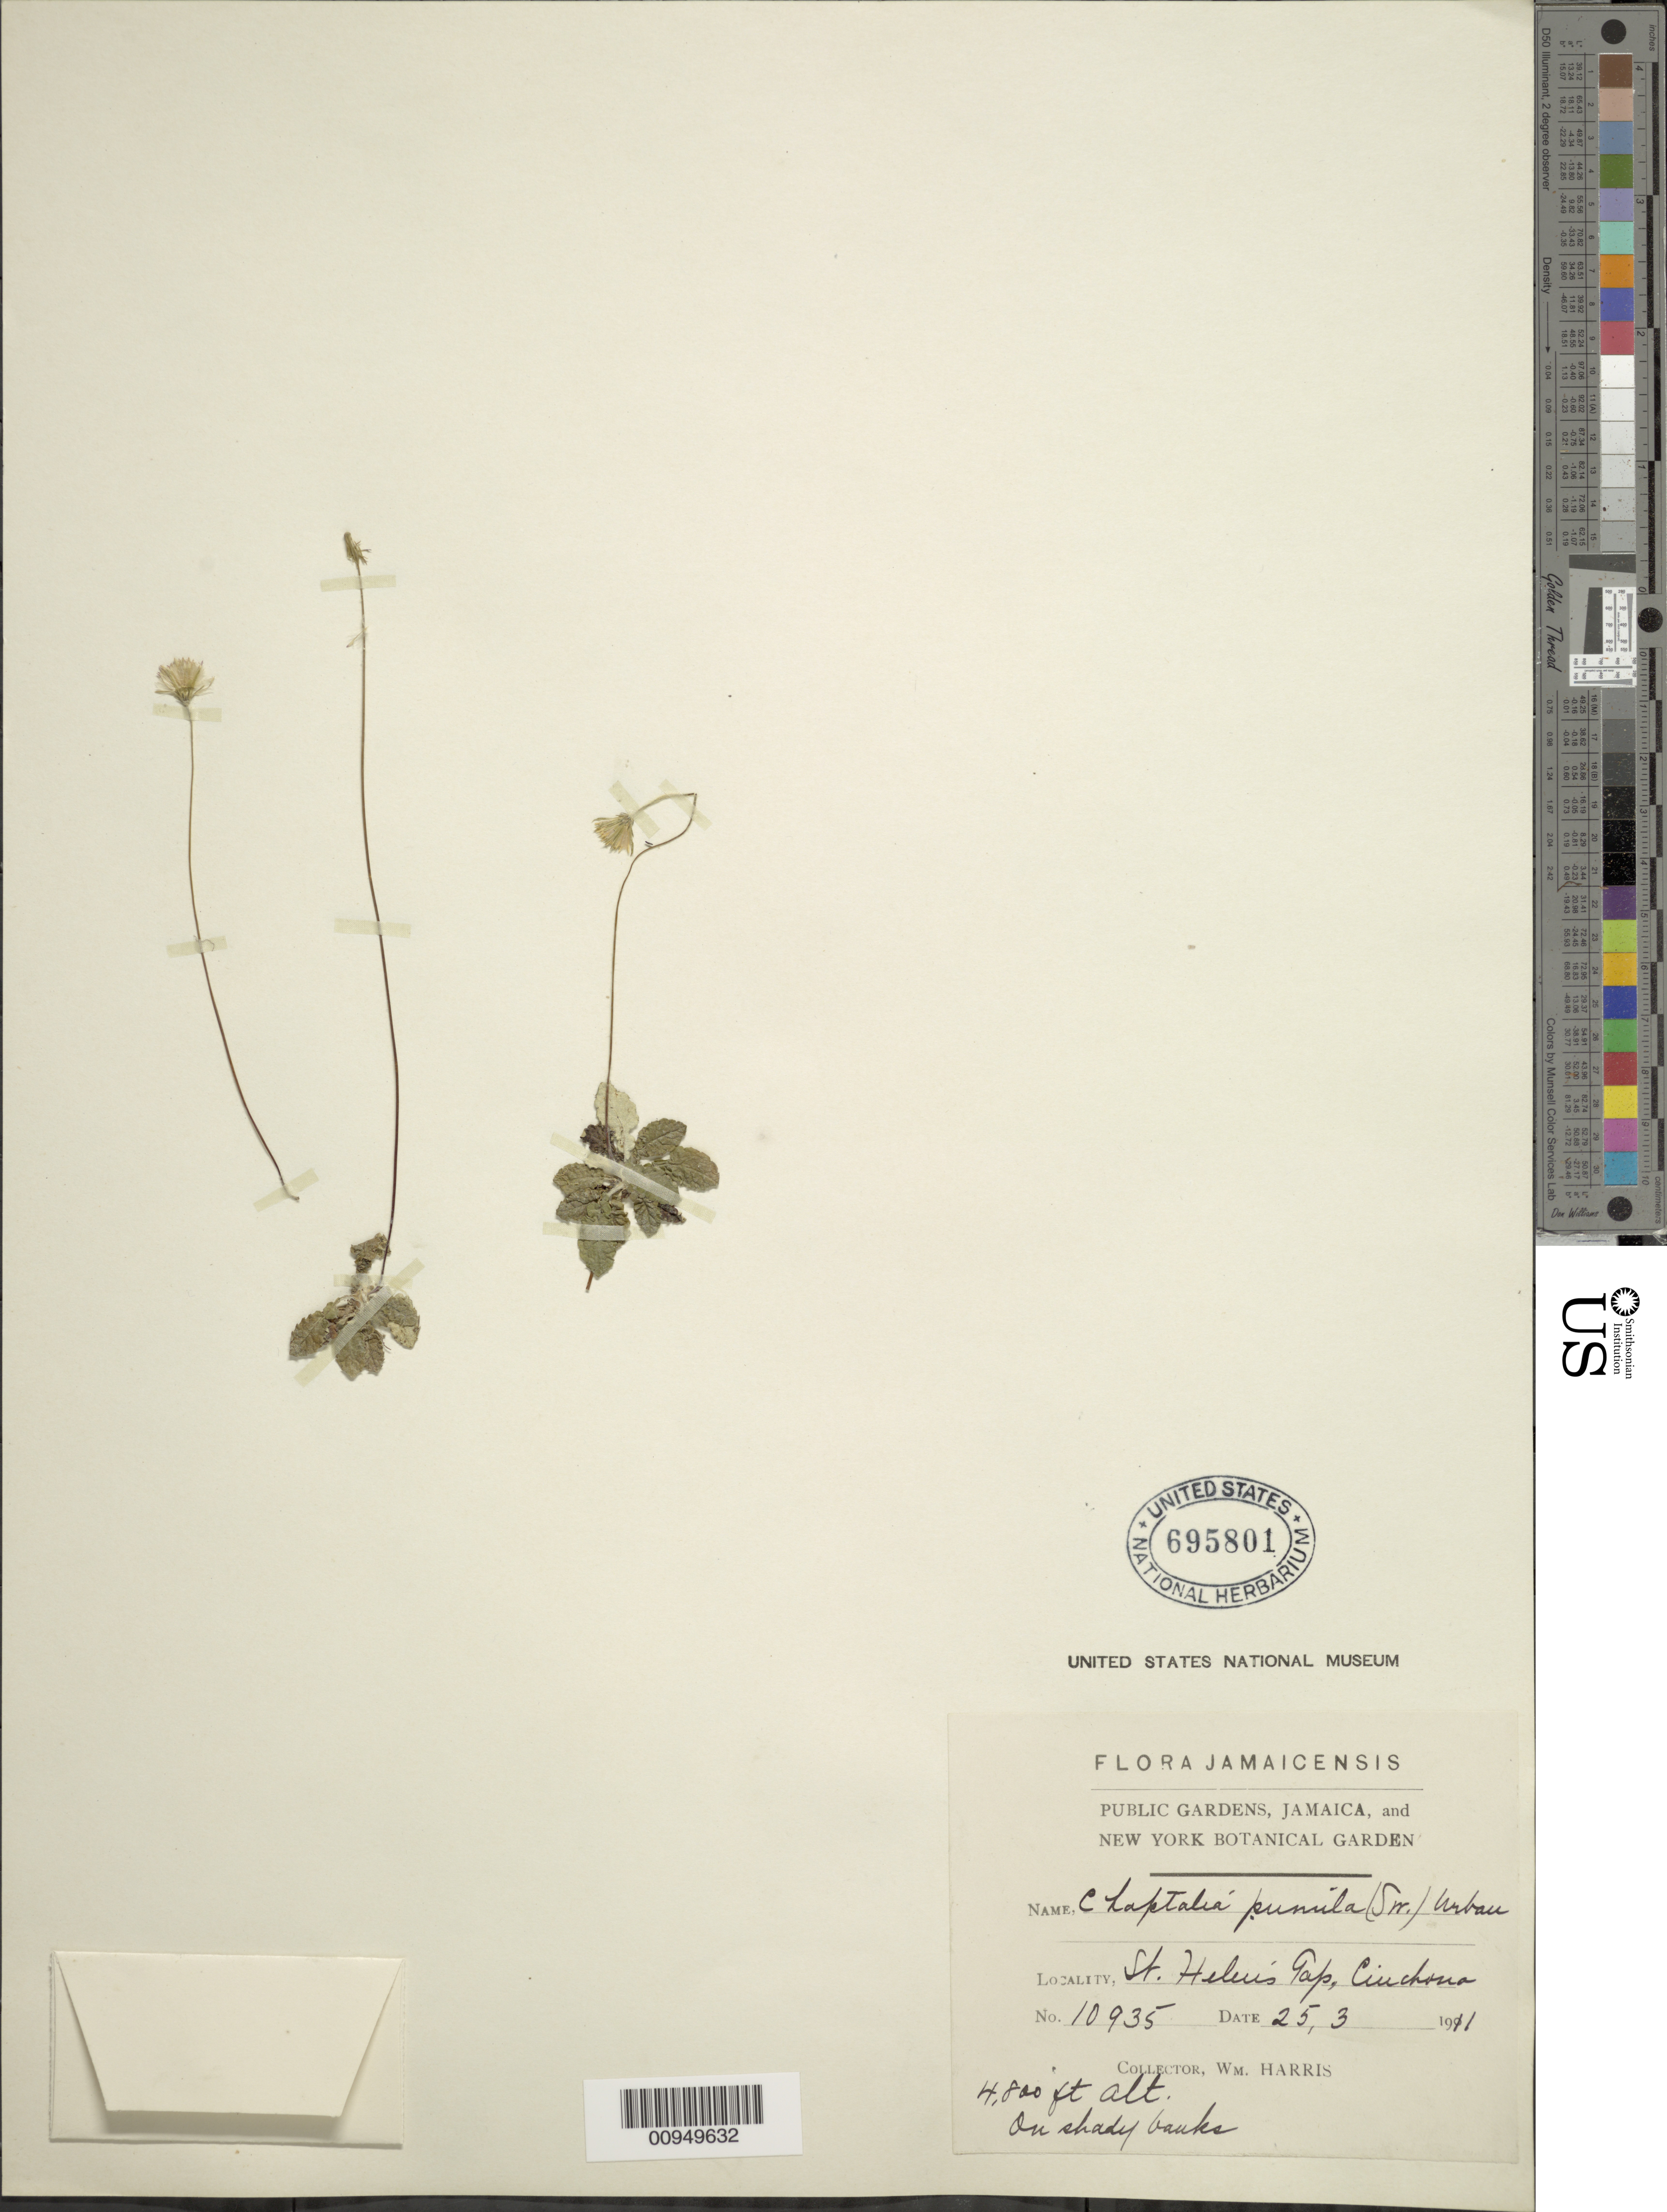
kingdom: Plantae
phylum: Tracheophyta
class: Magnoliopsida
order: Asterales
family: Asteraceae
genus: Chaptalia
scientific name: Chaptalia pumila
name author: (Sw.) Urb.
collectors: W. H. Harris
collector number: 10935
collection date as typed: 25 Mar 1911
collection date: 1911-03-25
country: Jamaica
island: Jamaica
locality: St. Helen's Gap, Cinchona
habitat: On shady banks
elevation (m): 1463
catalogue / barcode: US 695801